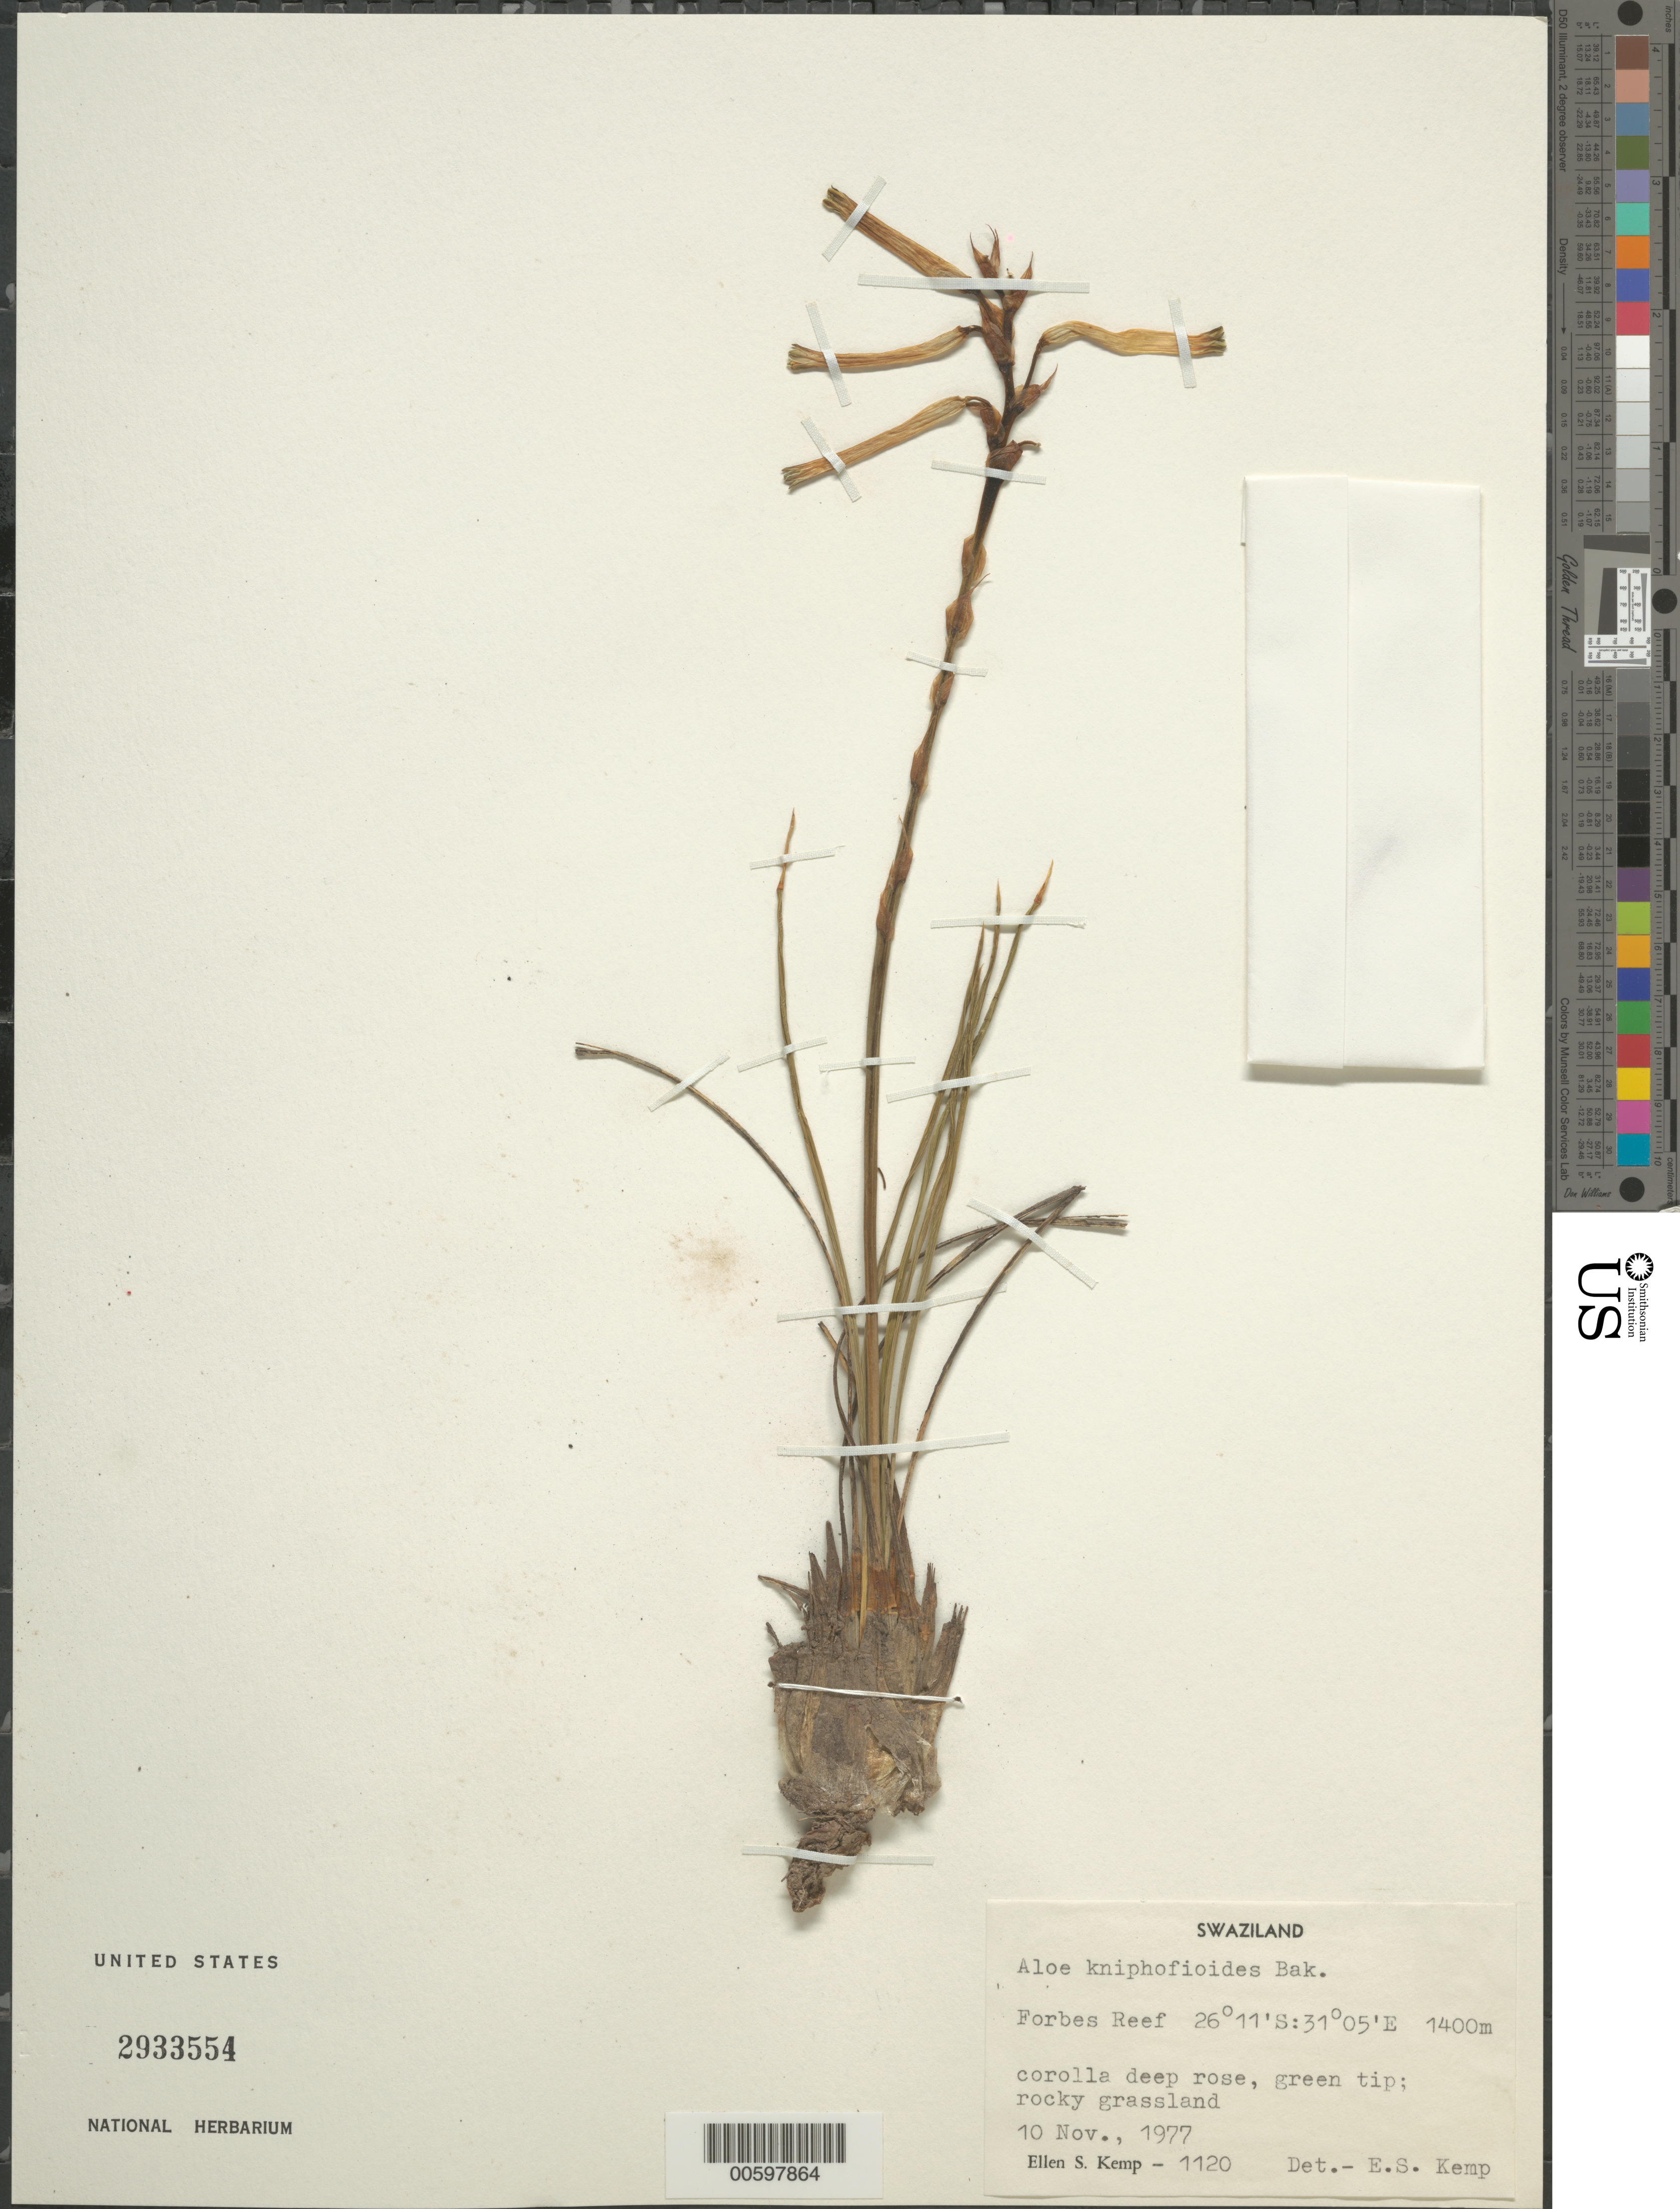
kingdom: Plantae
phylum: Tracheophyta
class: Liliopsida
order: Asparagales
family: Asphodelaceae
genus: Aloe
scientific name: Aloe kniphofioides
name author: Baker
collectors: E. S. Kemp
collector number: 1120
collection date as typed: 10 Nov 1977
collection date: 1977-11-10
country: Eswatini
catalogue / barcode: US 2933554